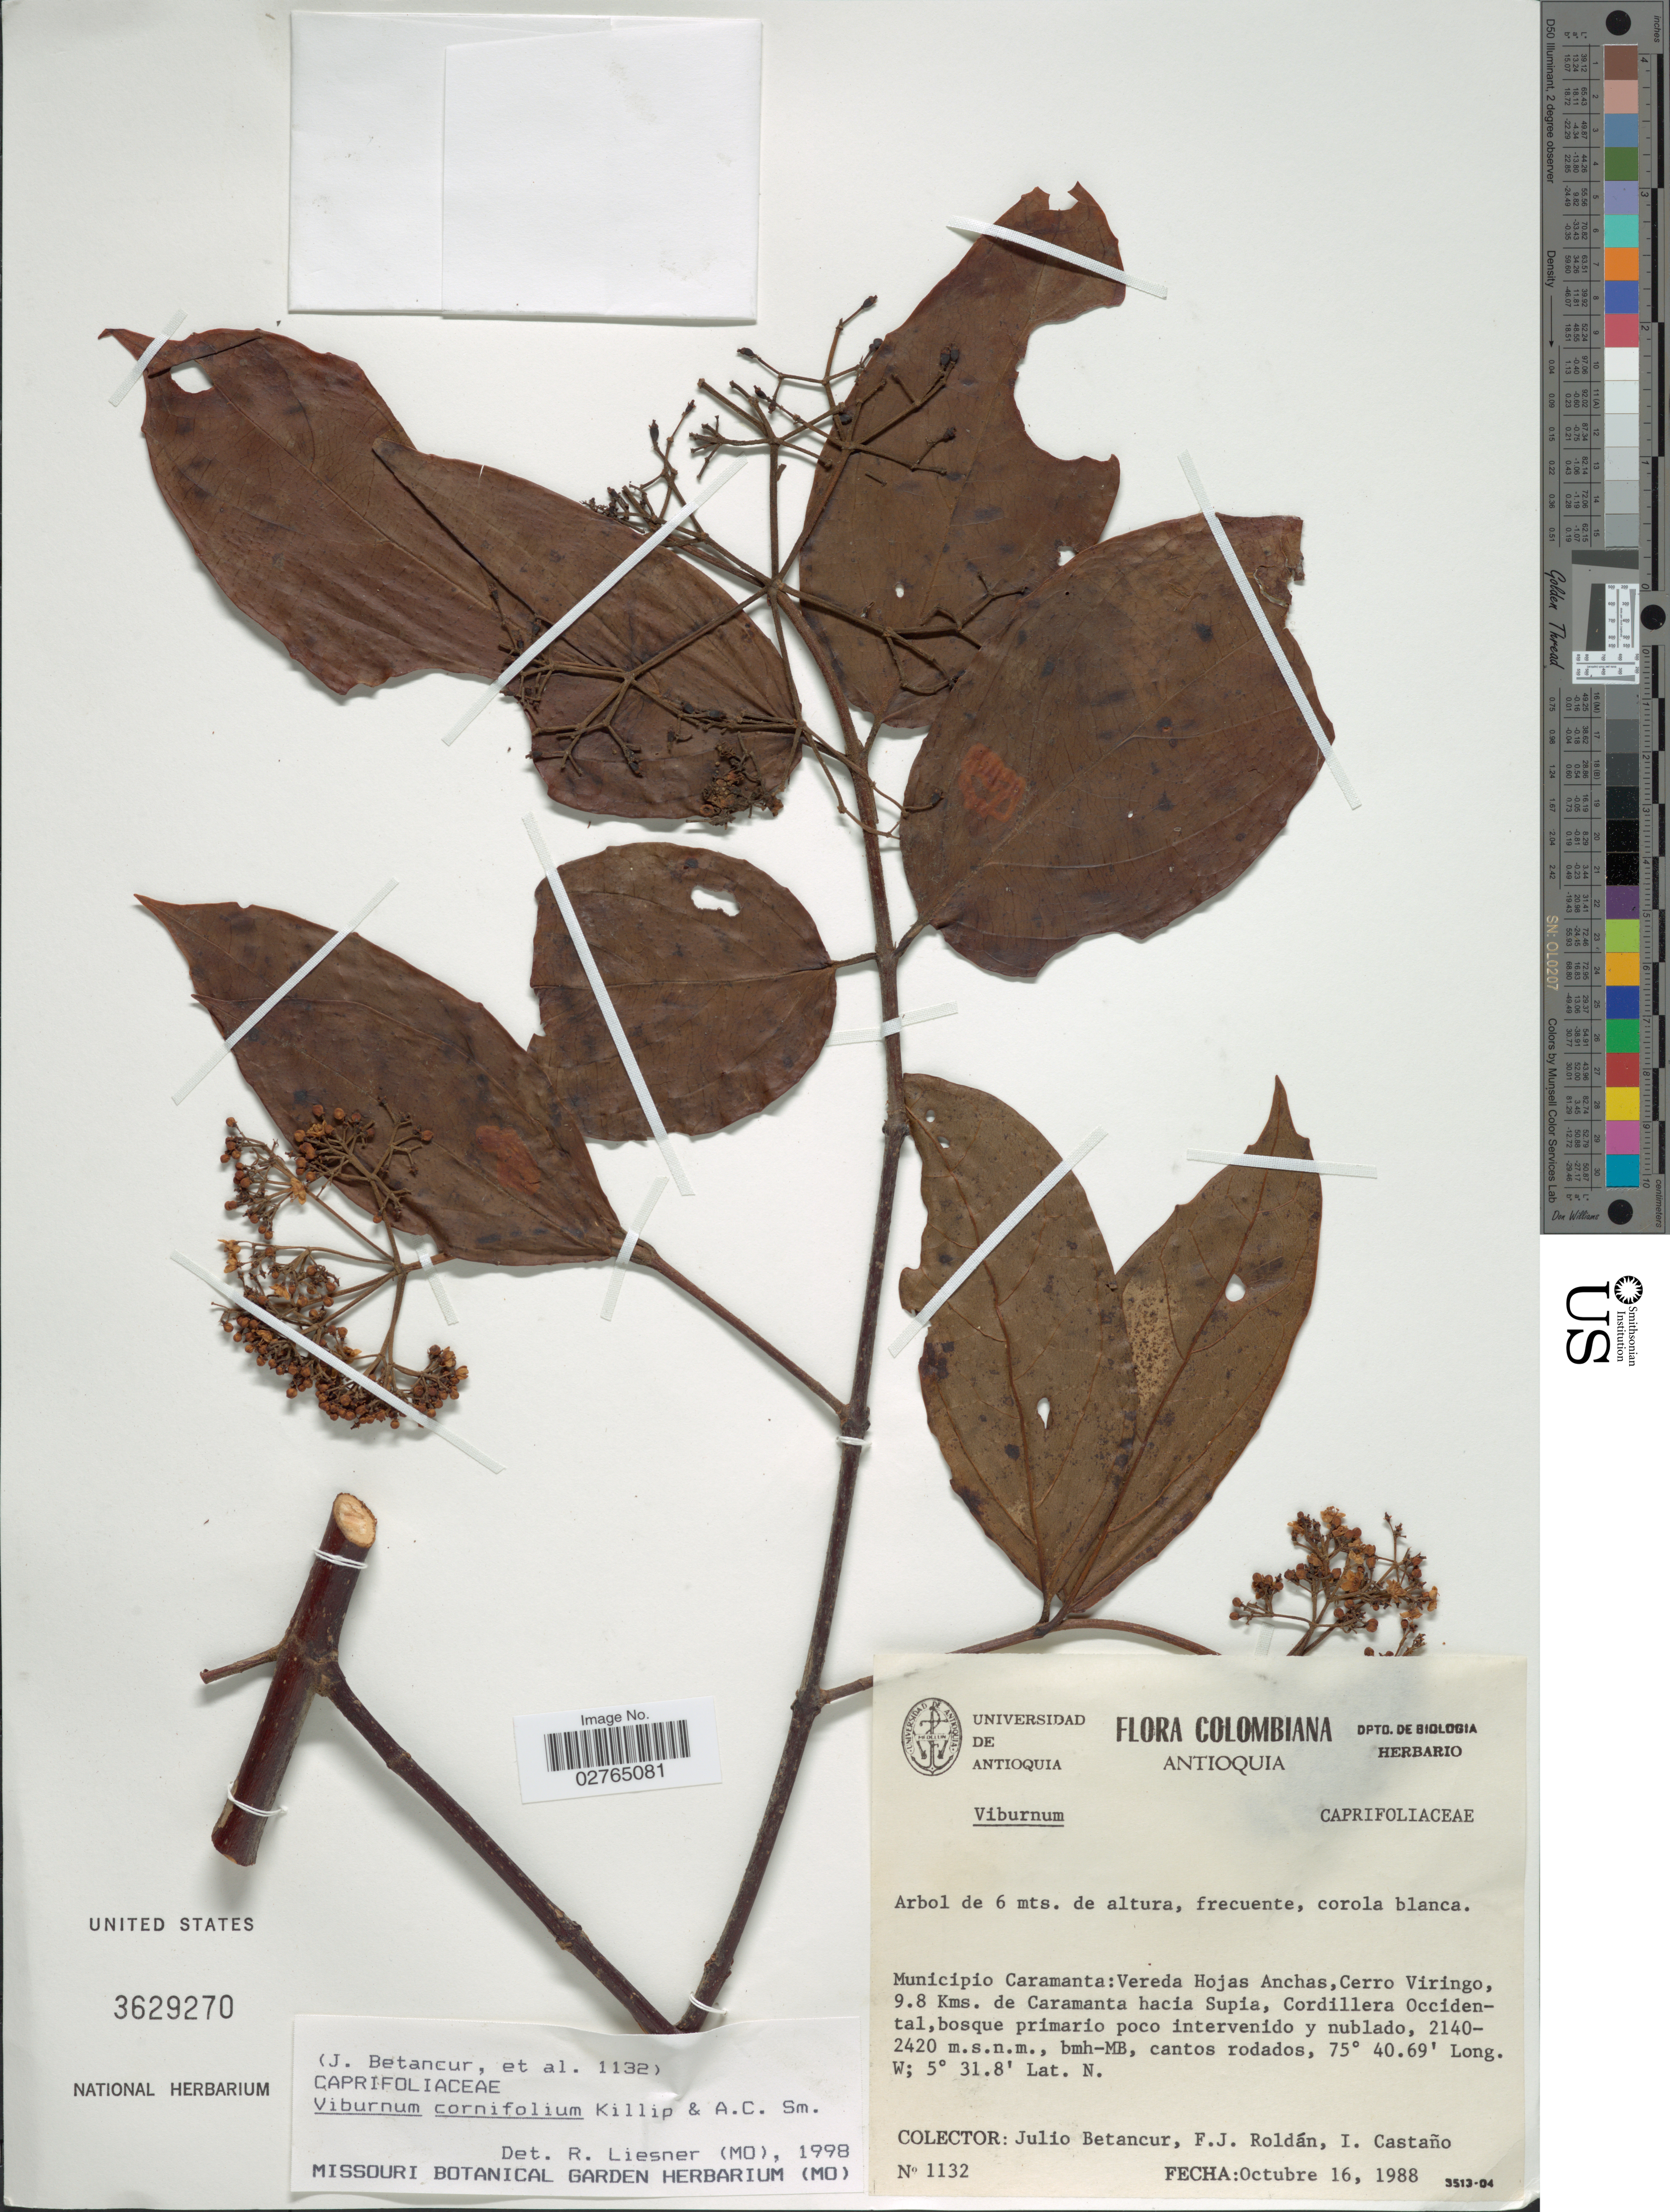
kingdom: Plantae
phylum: Tracheophyta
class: Magnoliopsida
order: Dipsacales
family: Viburnaceae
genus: Viburnum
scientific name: Viburnum cornifolium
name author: Killip & A.C. Sm.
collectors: J. Betancur, F. J. Roldán & I. Castaño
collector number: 1132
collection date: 1988-10-16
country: Colombia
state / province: Antioquia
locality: Municipio Caramanta: Vereda Hojas Anchas, Cerro Viringo, 9.8 Kms. de Caramanta hacia Supia, Cordillera Occidental.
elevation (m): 2140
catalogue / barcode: US 3629270